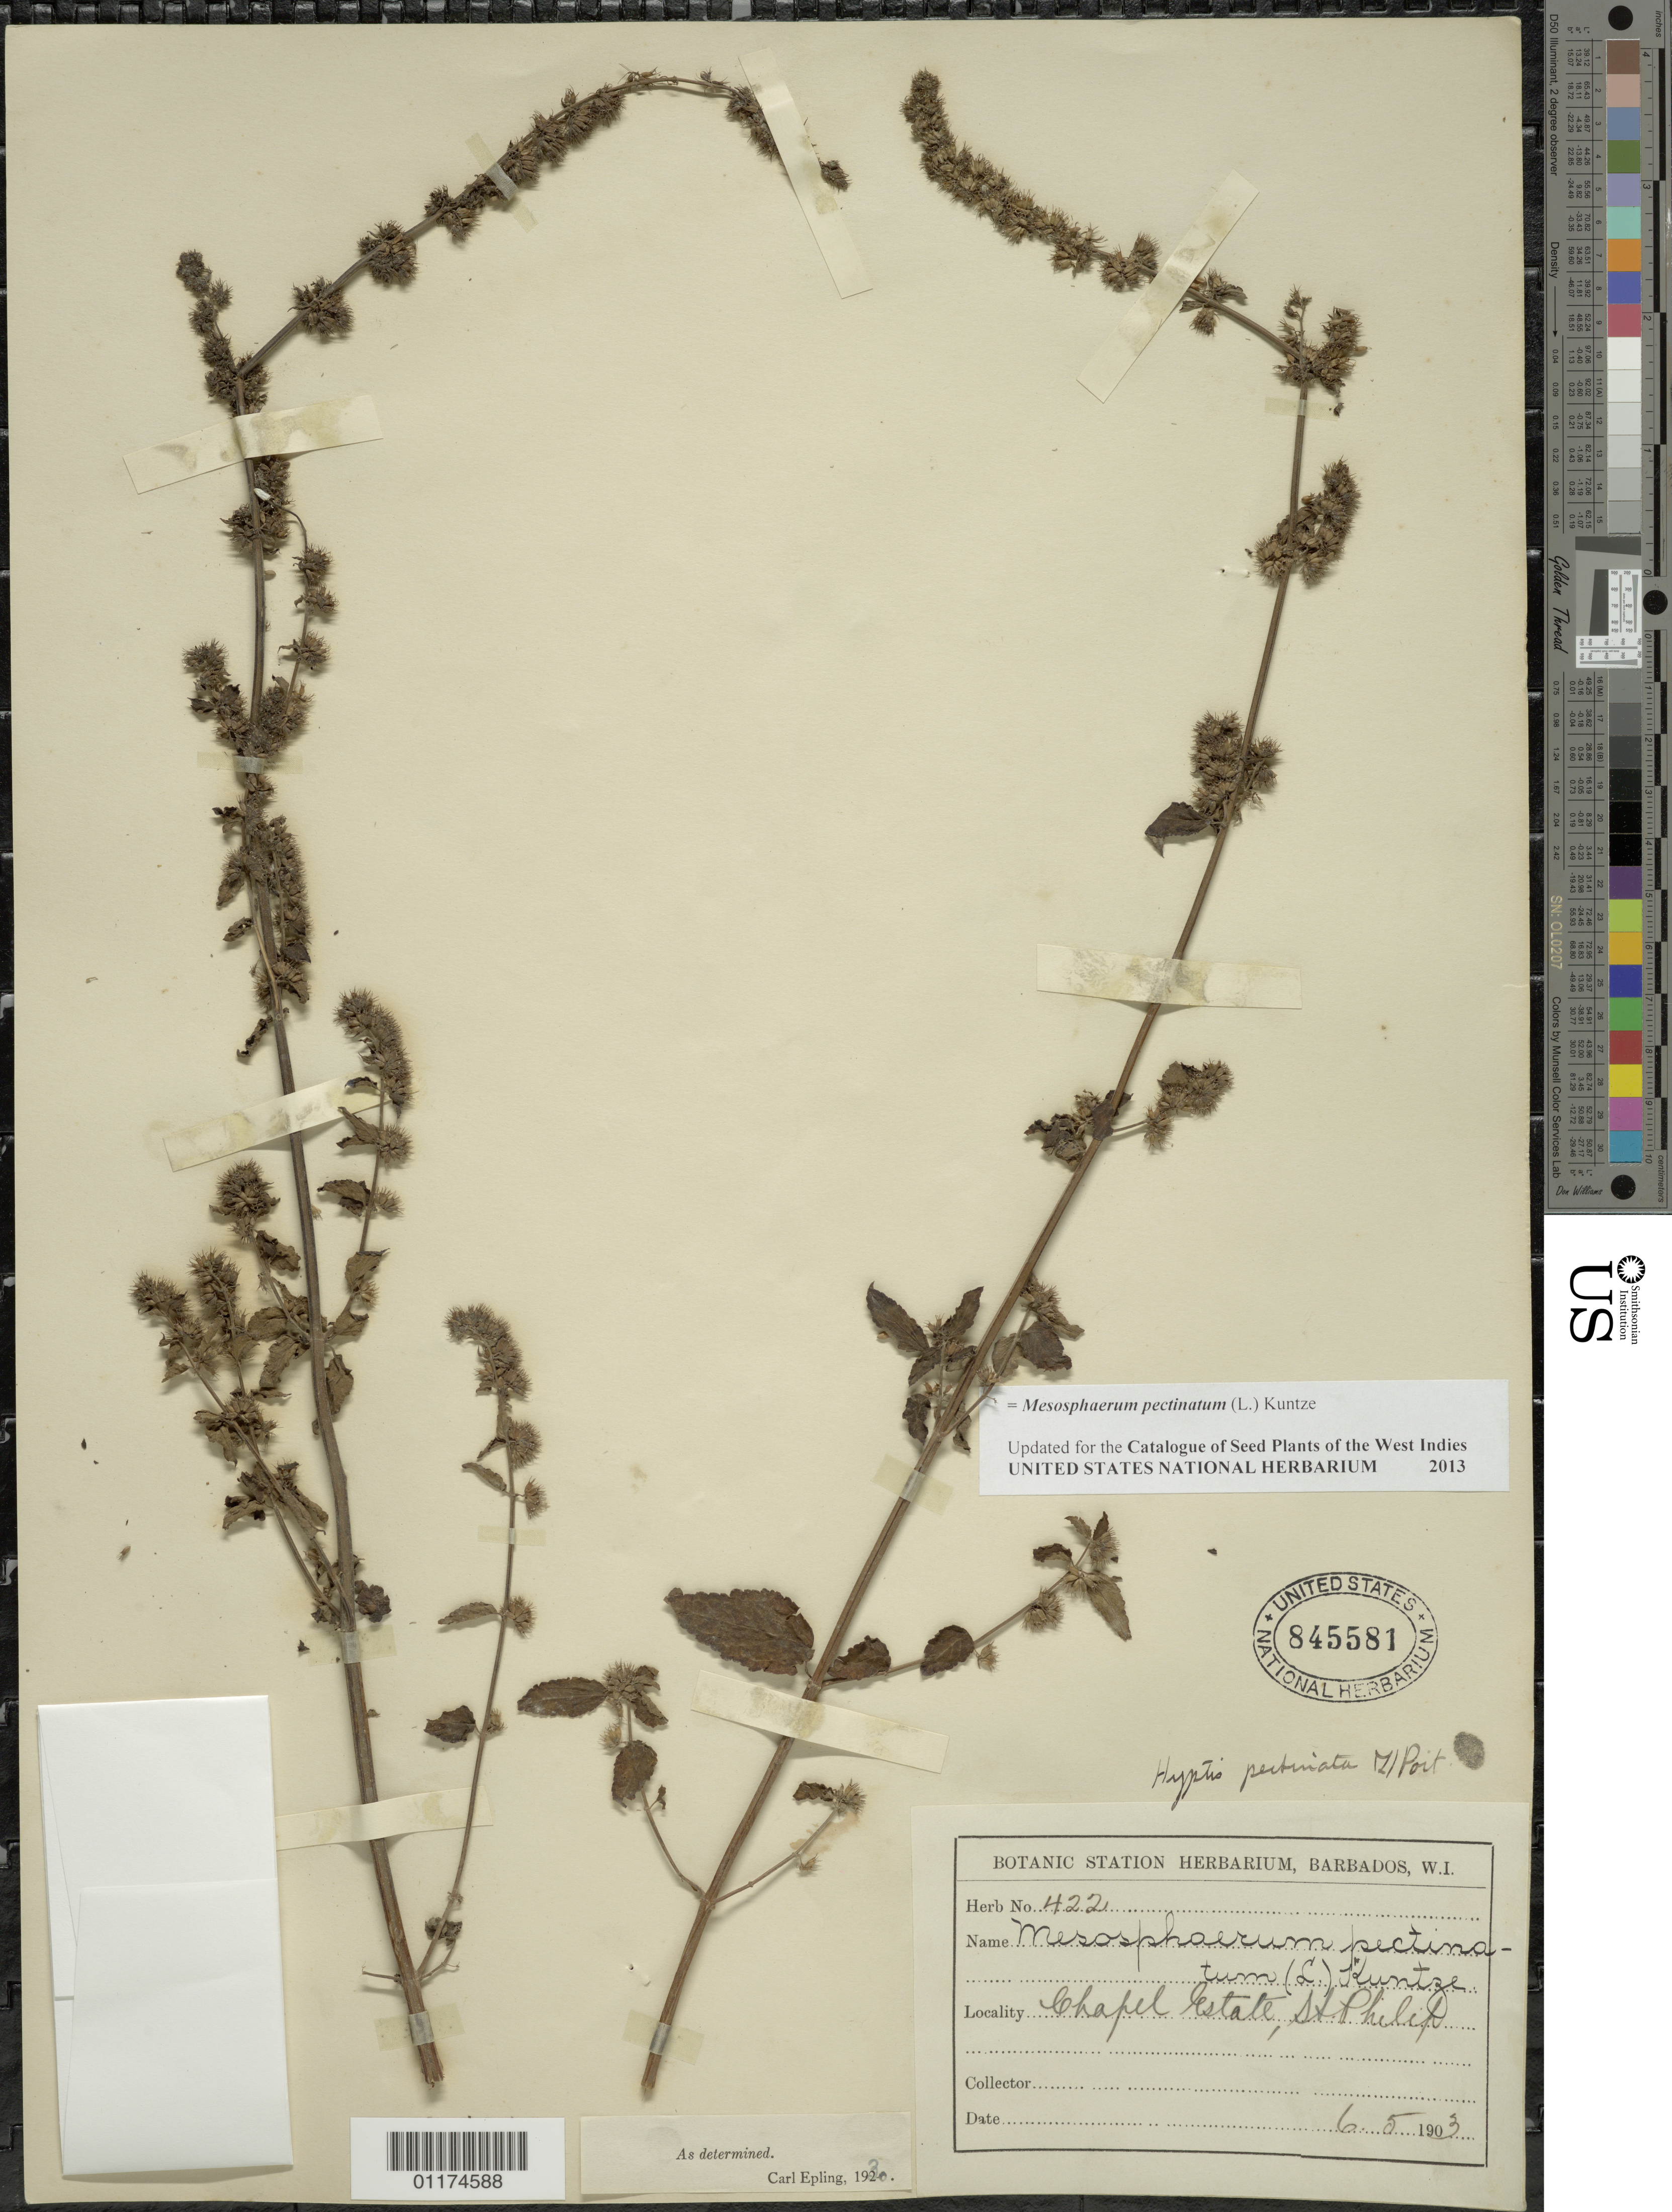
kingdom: Plantae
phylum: Tracheophyta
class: Magnoliopsida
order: Lamiales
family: Lamiaceae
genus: Mesosphaerum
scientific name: Mesosphaerum pectinatum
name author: (L.) Kuntze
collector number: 422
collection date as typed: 05 Jun 1903 or 06 May 1903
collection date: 1903-05-06 or 1903-06-05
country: Barbados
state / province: Saint Philip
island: Barbados I.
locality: Chapel Estate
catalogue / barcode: US 845581